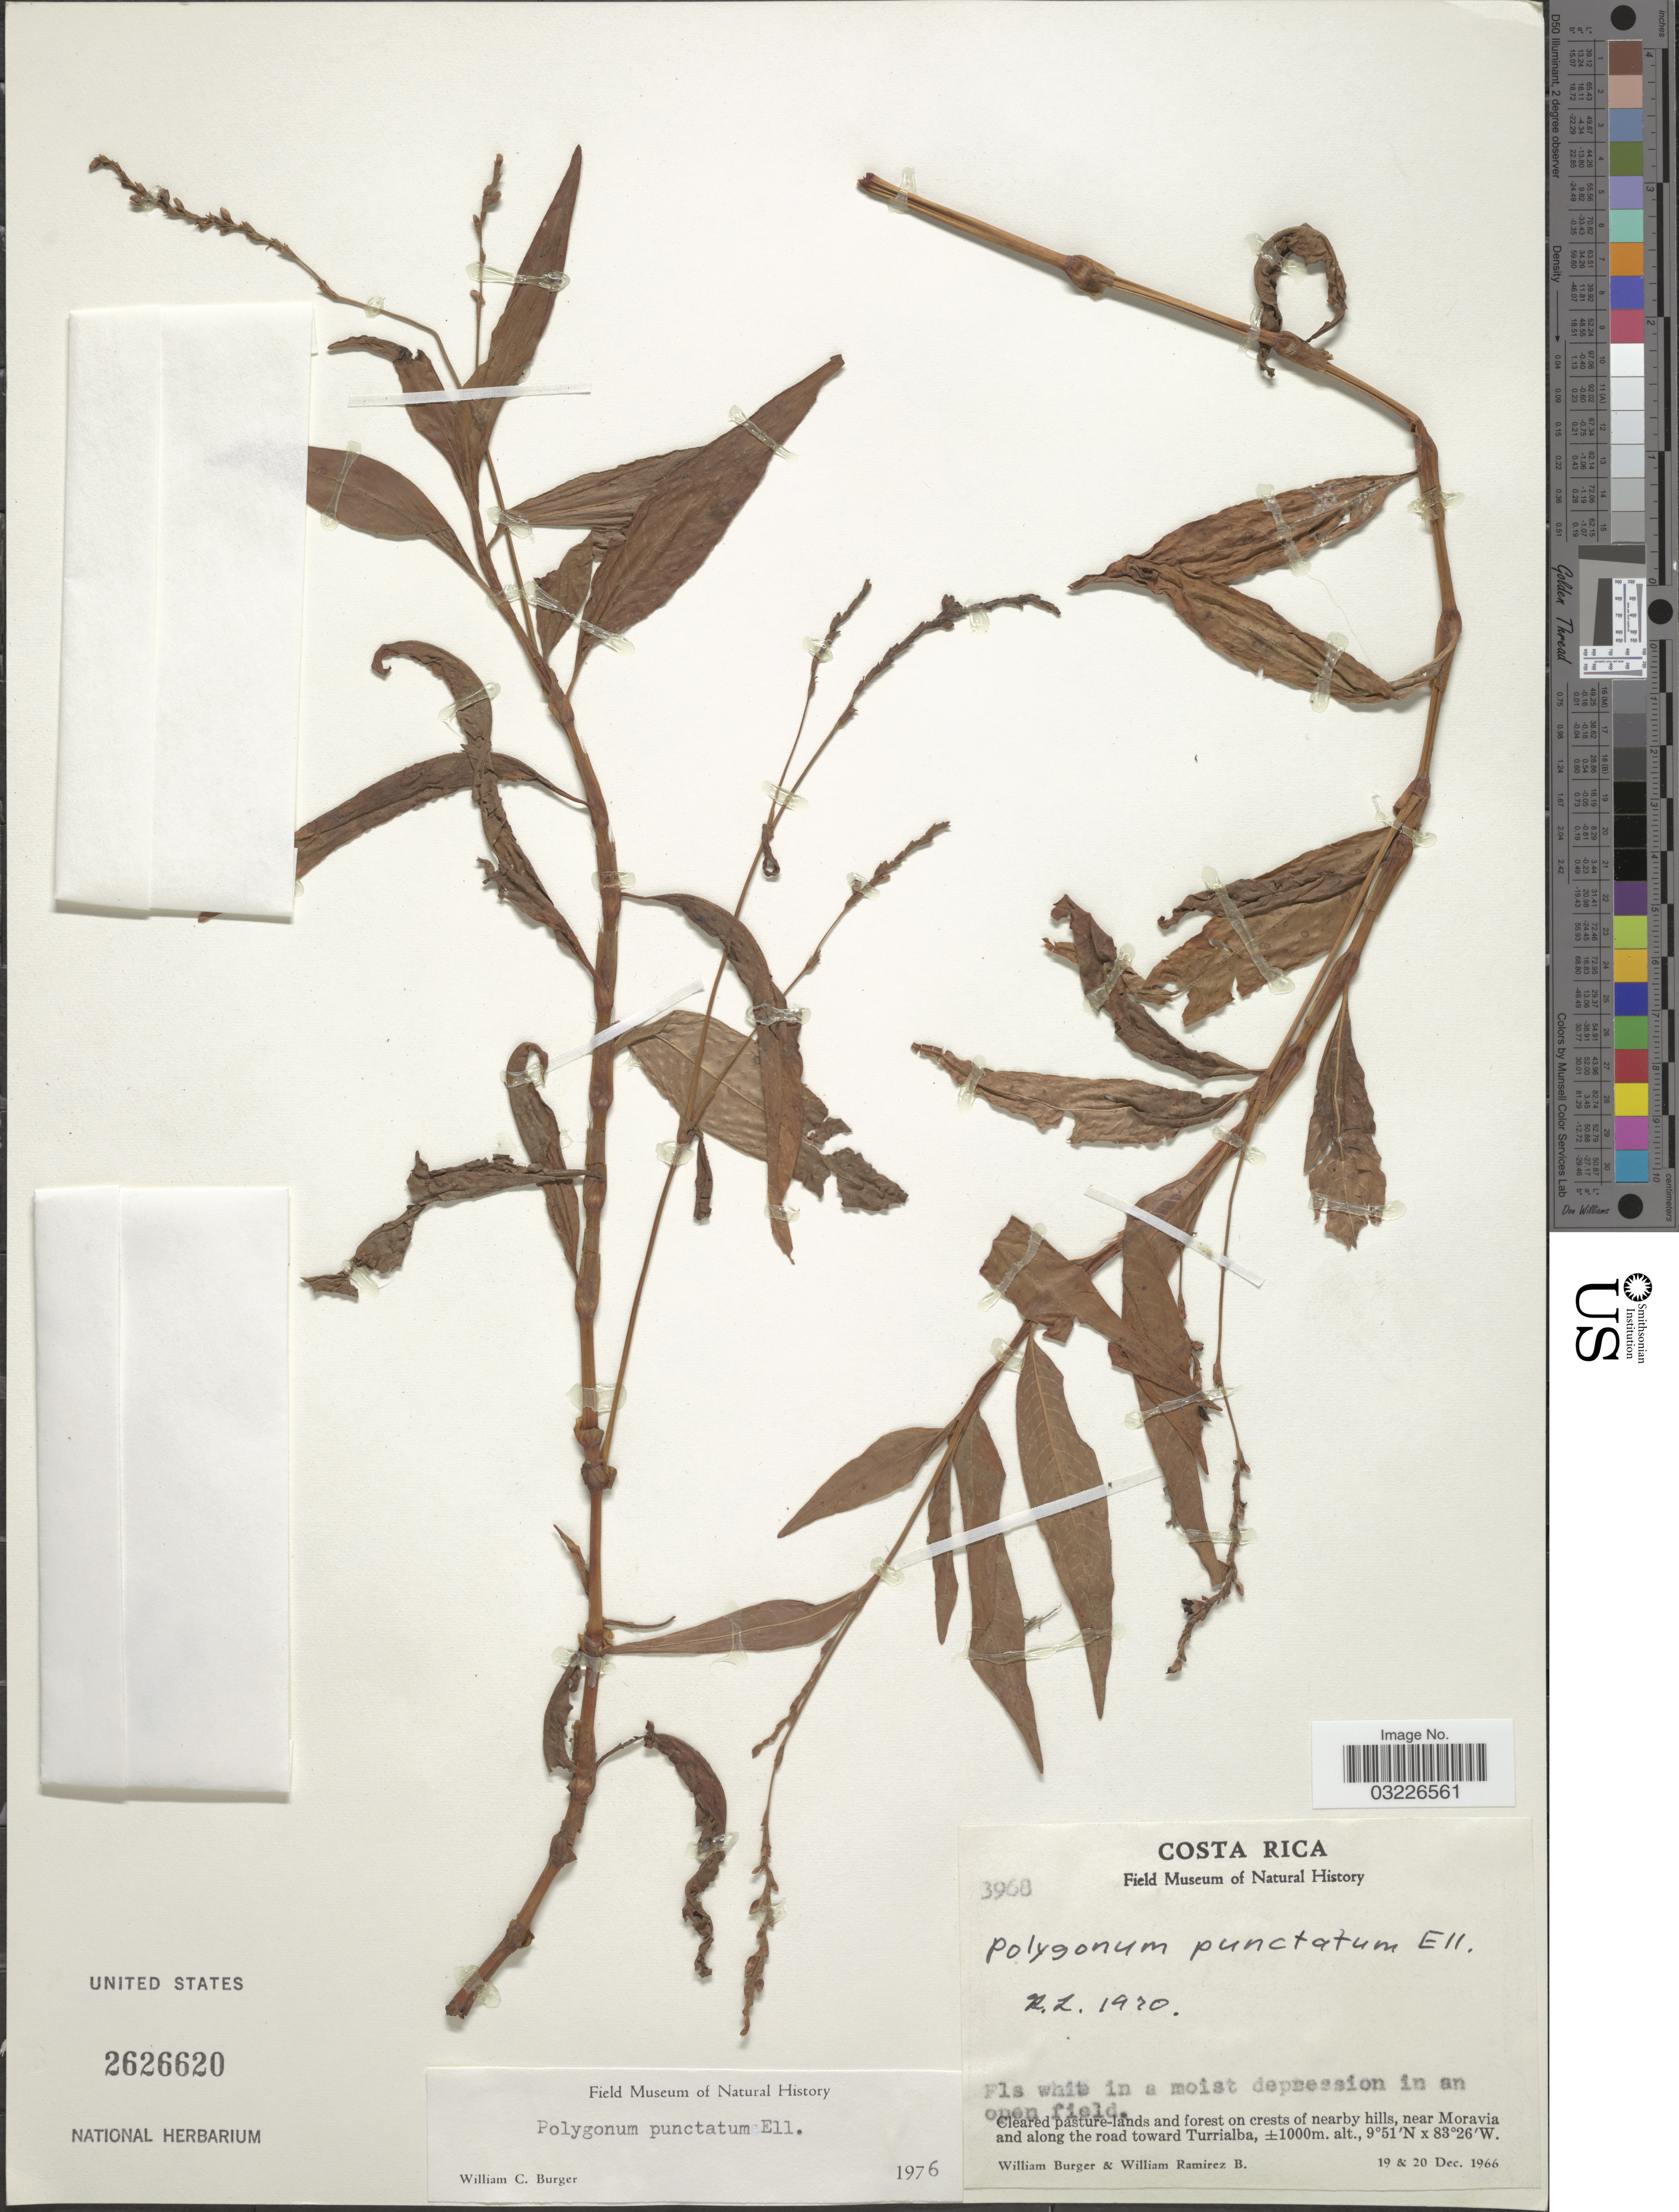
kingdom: Plantae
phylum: Tracheophyta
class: Magnoliopsida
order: Caryophyllales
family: Polygonaceae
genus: Persicaria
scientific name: Persicaria punctata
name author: (Elliott) Small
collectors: W. Burger & W. Ramirez B.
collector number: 3968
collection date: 1966-12-19/1966-12-20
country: Costa Rica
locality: Near Moravia and along the road toward Turrialba.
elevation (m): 1000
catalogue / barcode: US 2626620